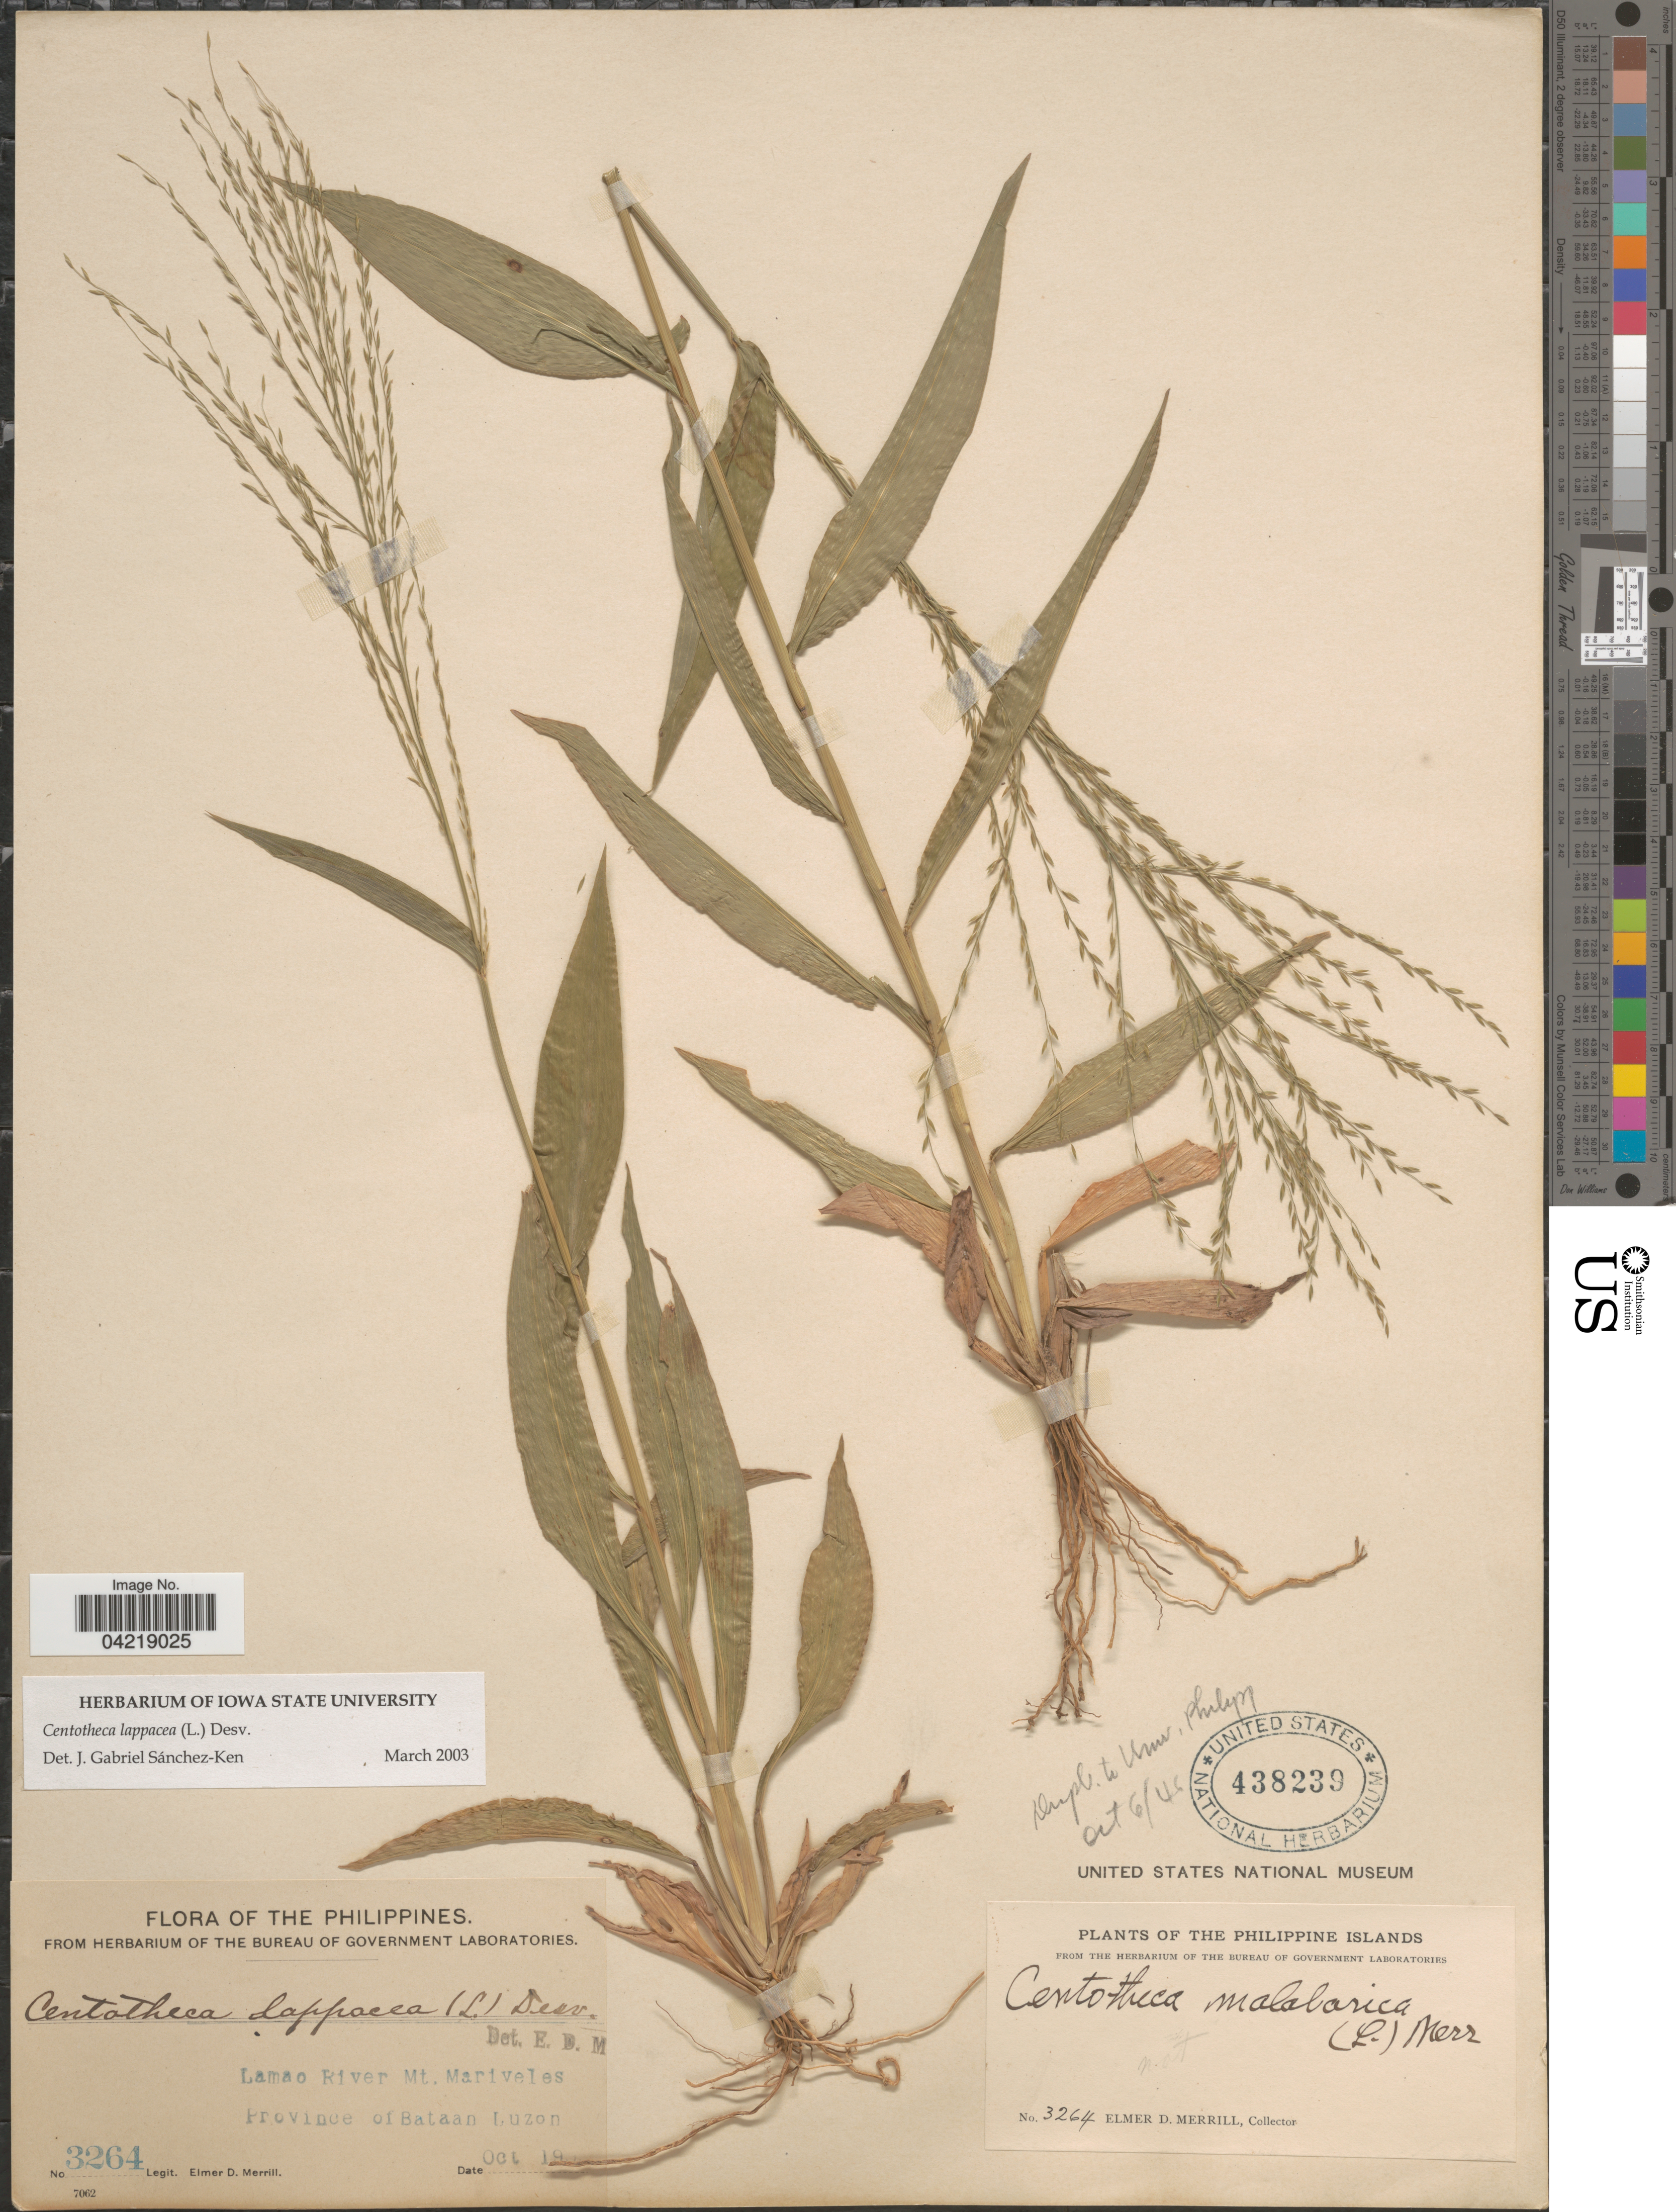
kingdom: Plantae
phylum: Tracheophyta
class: Liliopsida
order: Poales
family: Poaceae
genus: Centotheca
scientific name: Centotheca lappacea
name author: (L.) Desv.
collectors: E. D. Merrill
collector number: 3264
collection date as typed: Oct 19!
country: Philippines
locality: Lamao River, Mt. Marivales. Province of Bataan, Luzon.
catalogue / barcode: US 438239